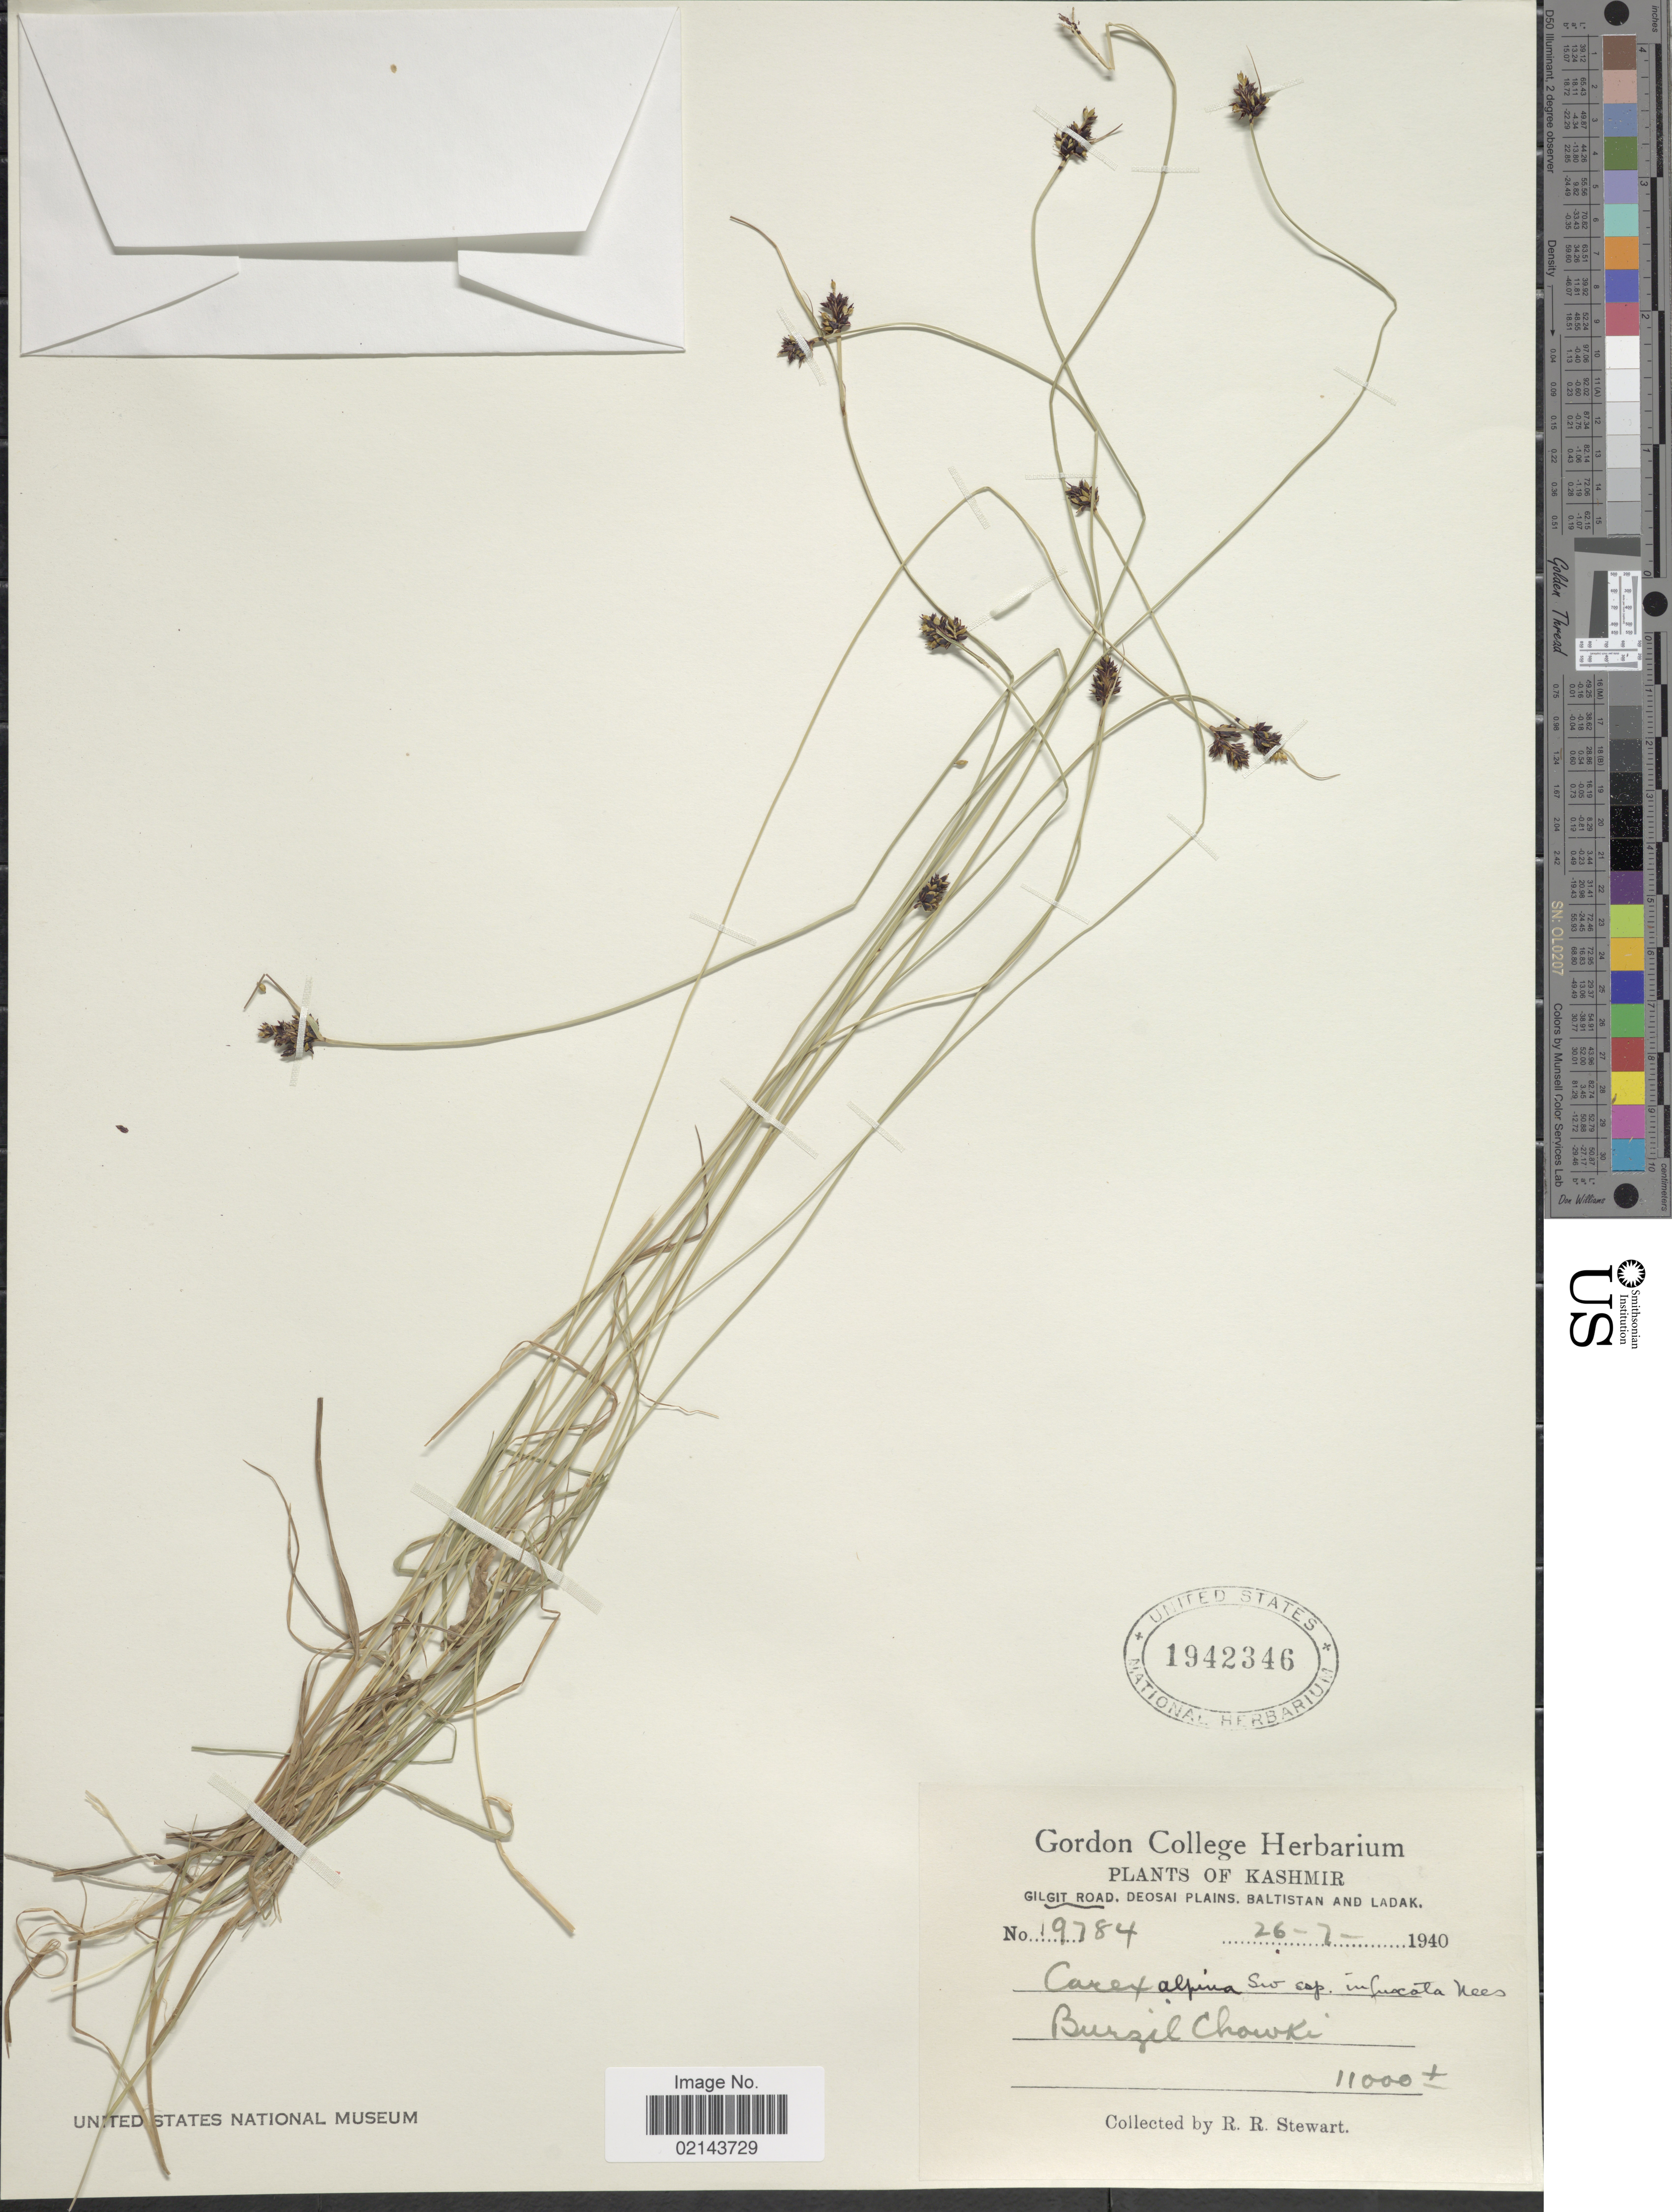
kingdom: Plantae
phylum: Tracheophyta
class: Liliopsida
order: Poales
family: Cyperaceae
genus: Carex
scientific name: Carex infuscata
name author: Nees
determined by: Strong, Mark T., (BOT), Smithsonian Institution - National Museum of Natural History (UNITED STATES)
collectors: R. R. Stewart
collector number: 19784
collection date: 1940-07-26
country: Pakistan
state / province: Gilgit-Baltistan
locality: Kashmir, Gilgit Road, Deosai Plains, Baltistan and Ladak, Burzil Chowki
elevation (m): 3353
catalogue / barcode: US 1942346